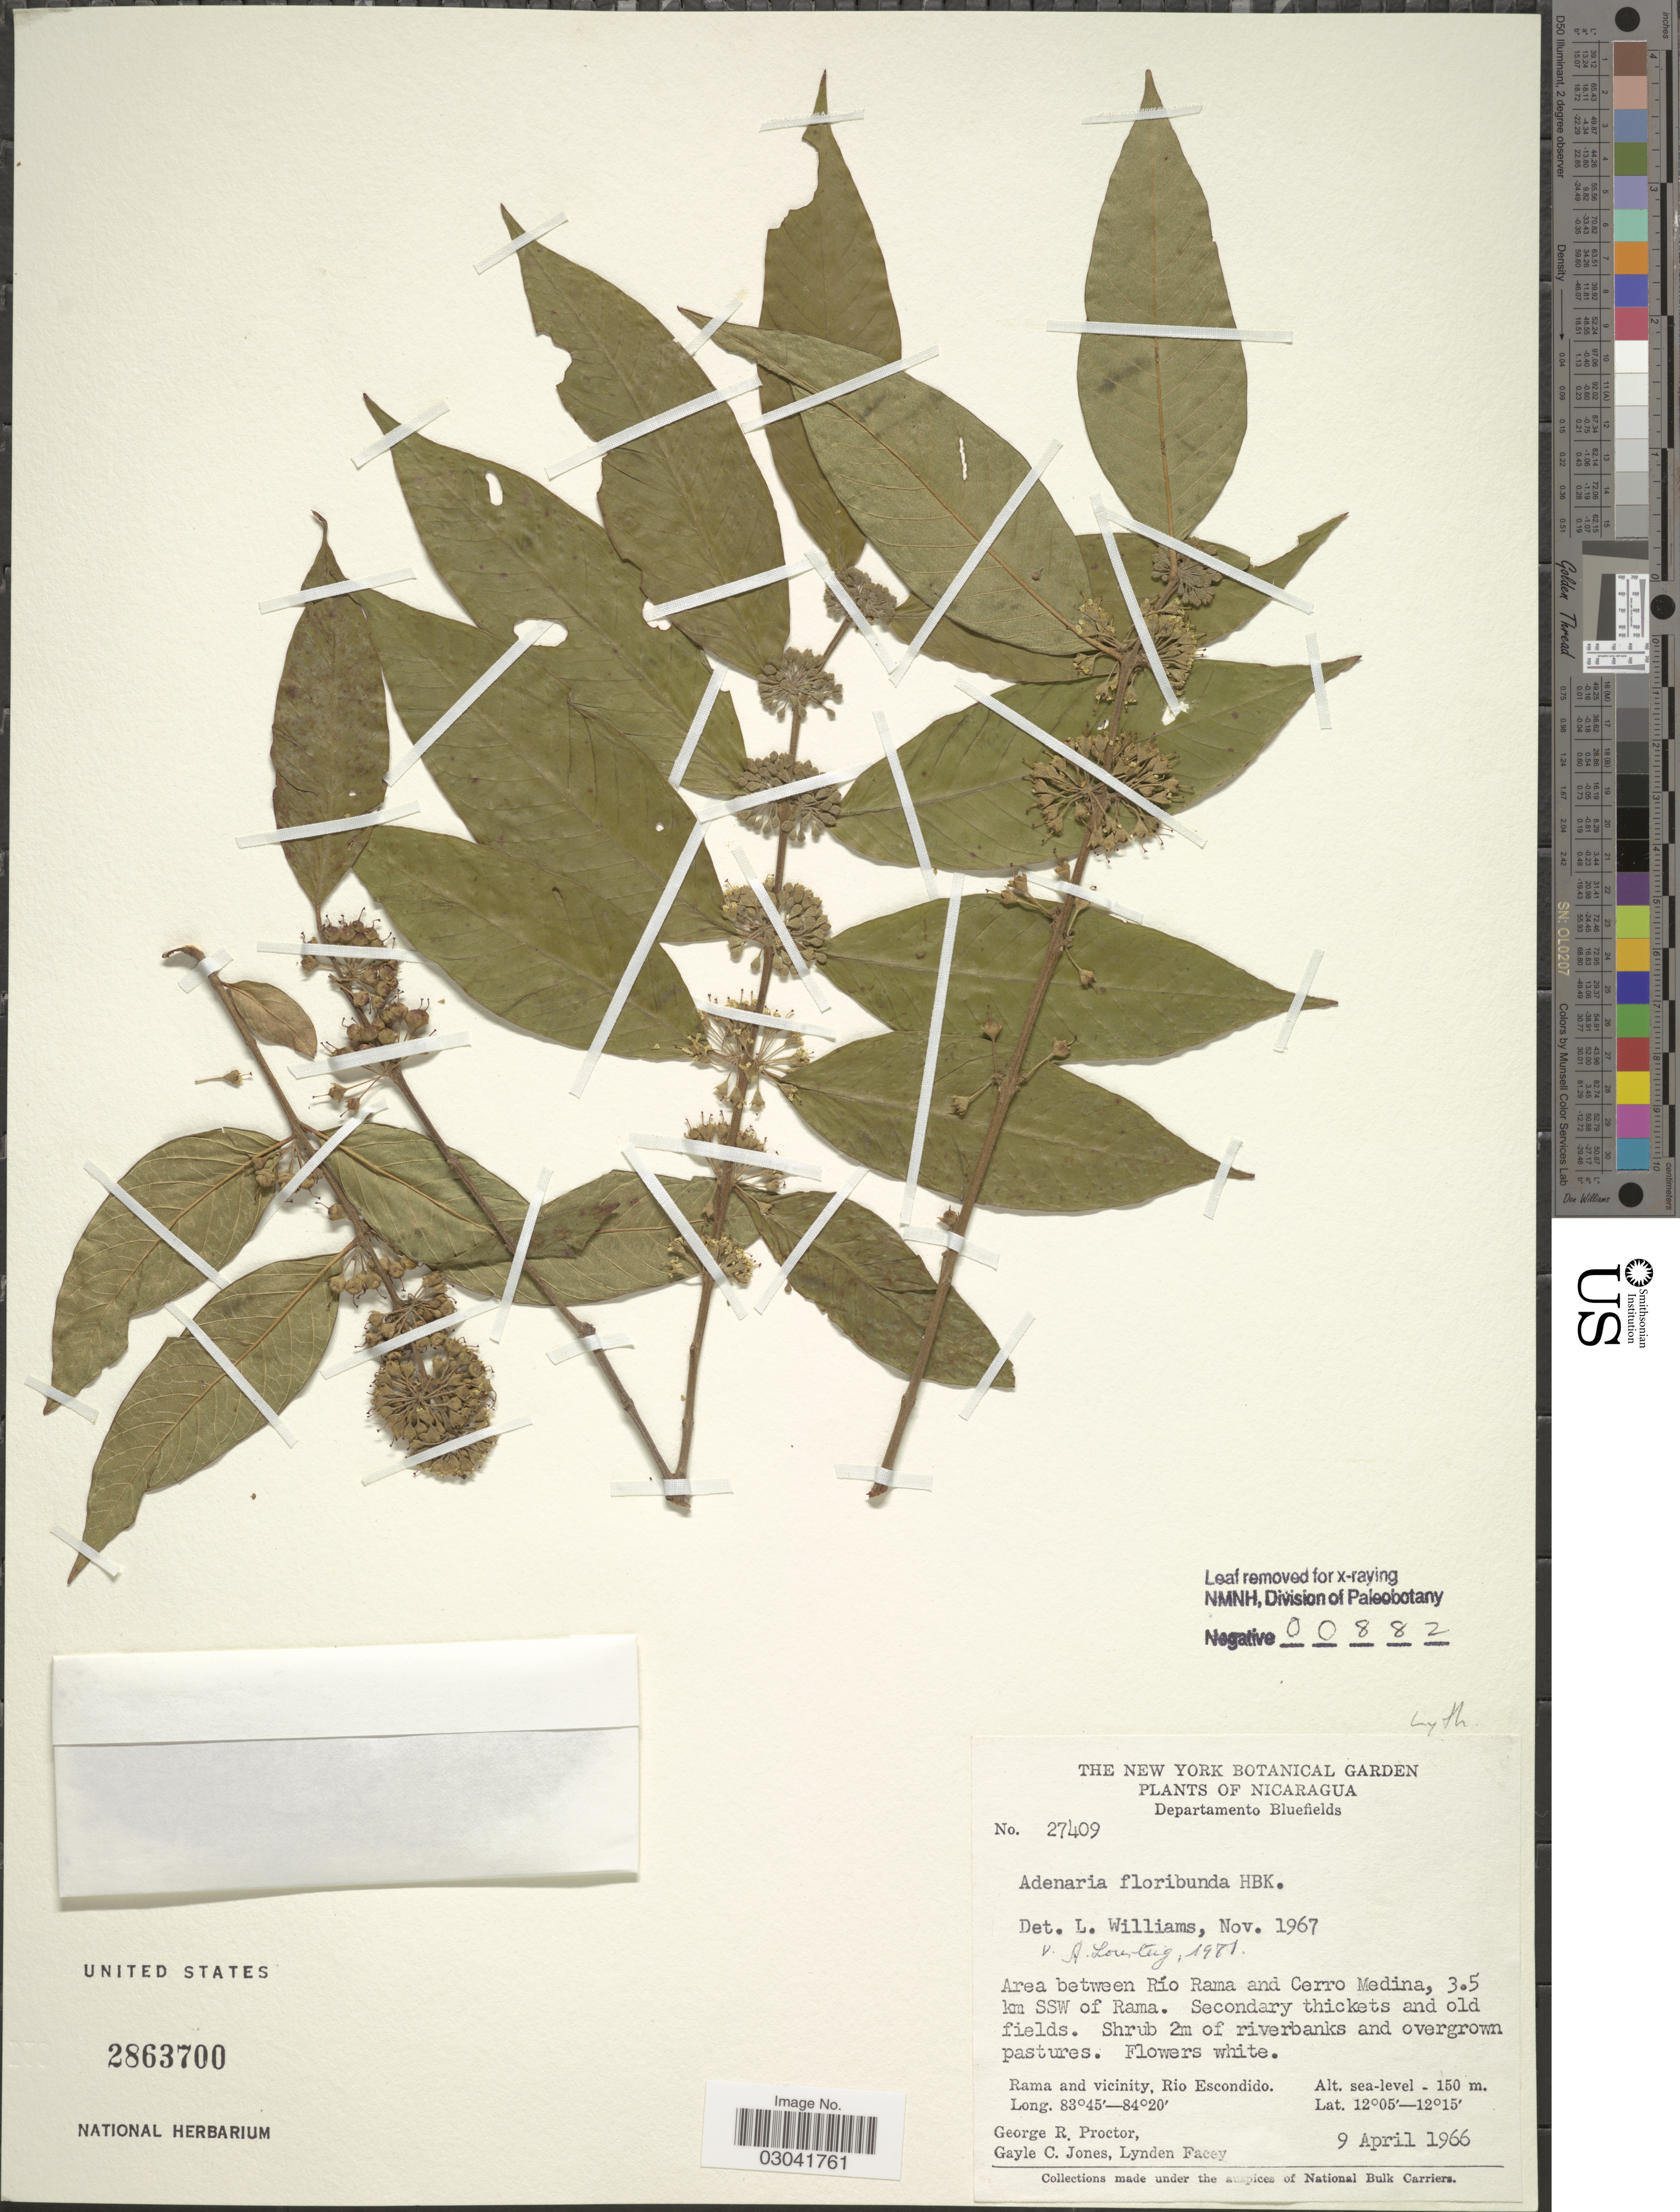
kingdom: Plantae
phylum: Tracheophyta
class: Magnoliopsida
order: Myrtales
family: Lythraceae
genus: Adenaria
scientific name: Adenaria floribunda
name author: Kunth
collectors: G. R. Proctor, G. C. Jones & L. Facey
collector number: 27409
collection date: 1966-04-09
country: Nicaragua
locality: Departamento Bluefields. Area between Río Rama and Cerro Medina, 3.5 km SSW of Rama. Rama and vicinity, Rio Escondido.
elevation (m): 0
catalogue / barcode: US 2863700